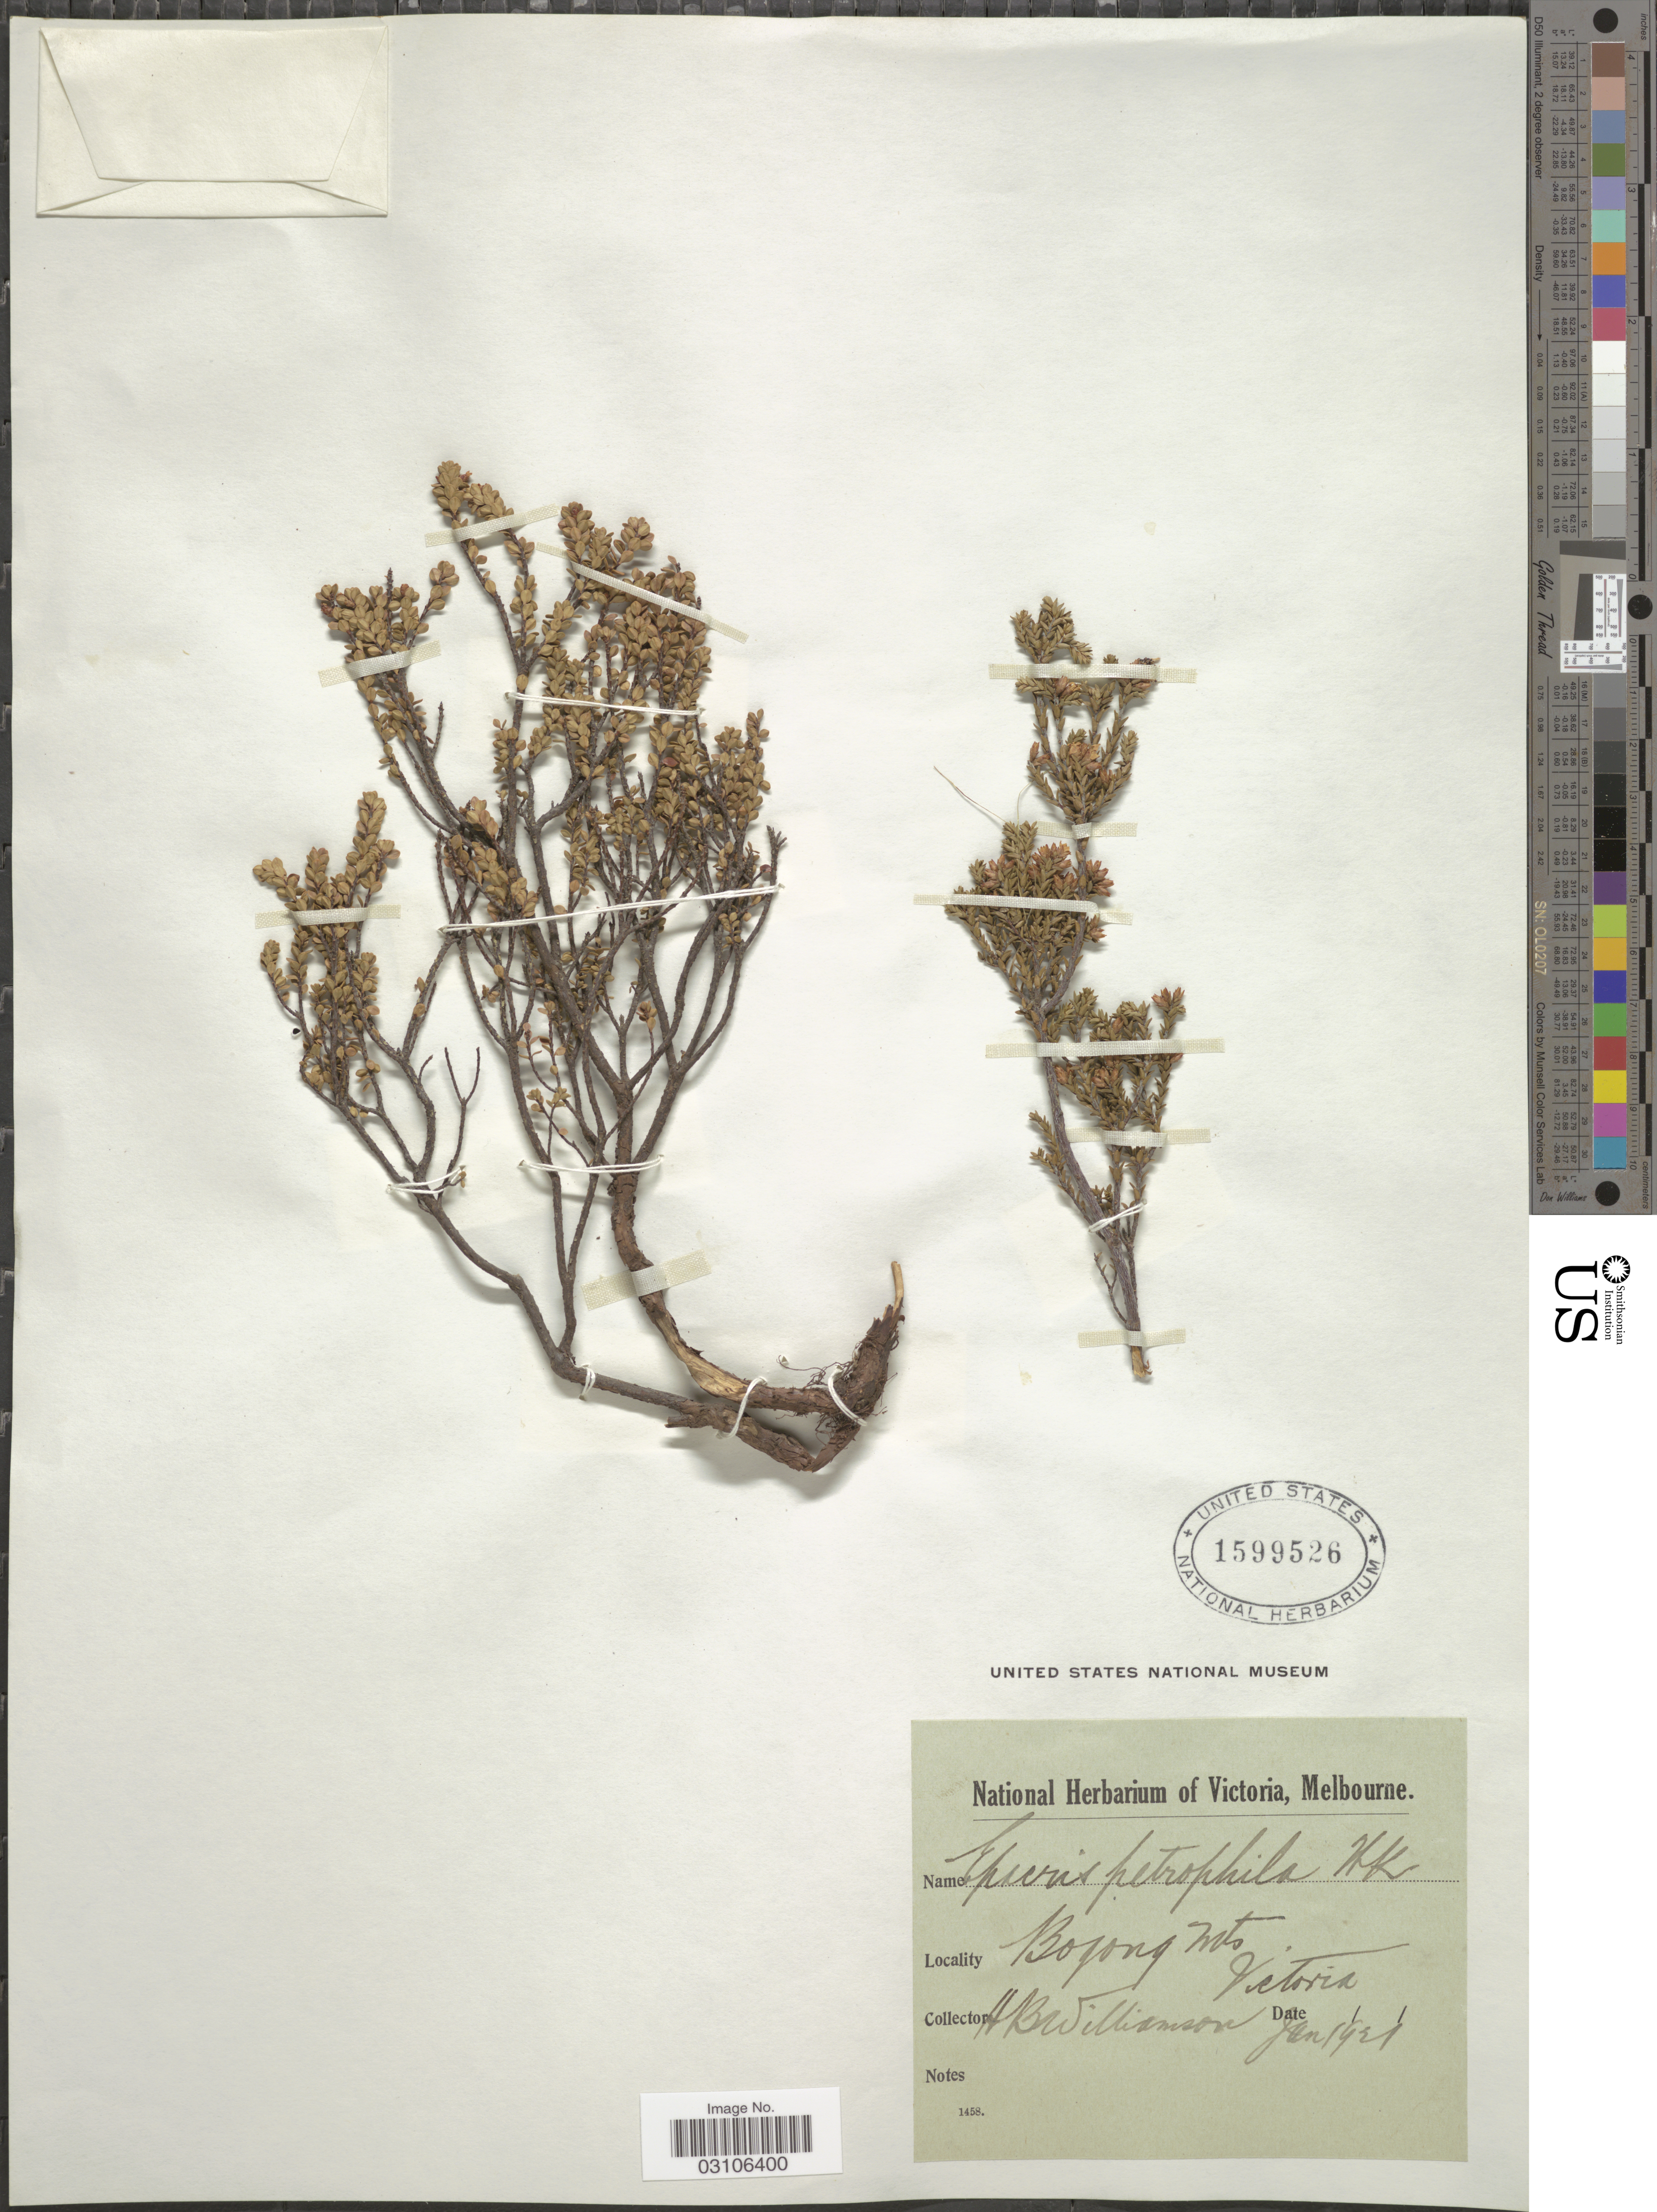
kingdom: Plantae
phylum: Tracheophyta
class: Magnoliopsida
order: Ericales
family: Ericaceae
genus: Epacris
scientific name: Epacris petrophila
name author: Hook. f.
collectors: H. Williamson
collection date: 1921-01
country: Australia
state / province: Victoria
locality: Bogong Mts., Victoria.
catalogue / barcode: US 1599526